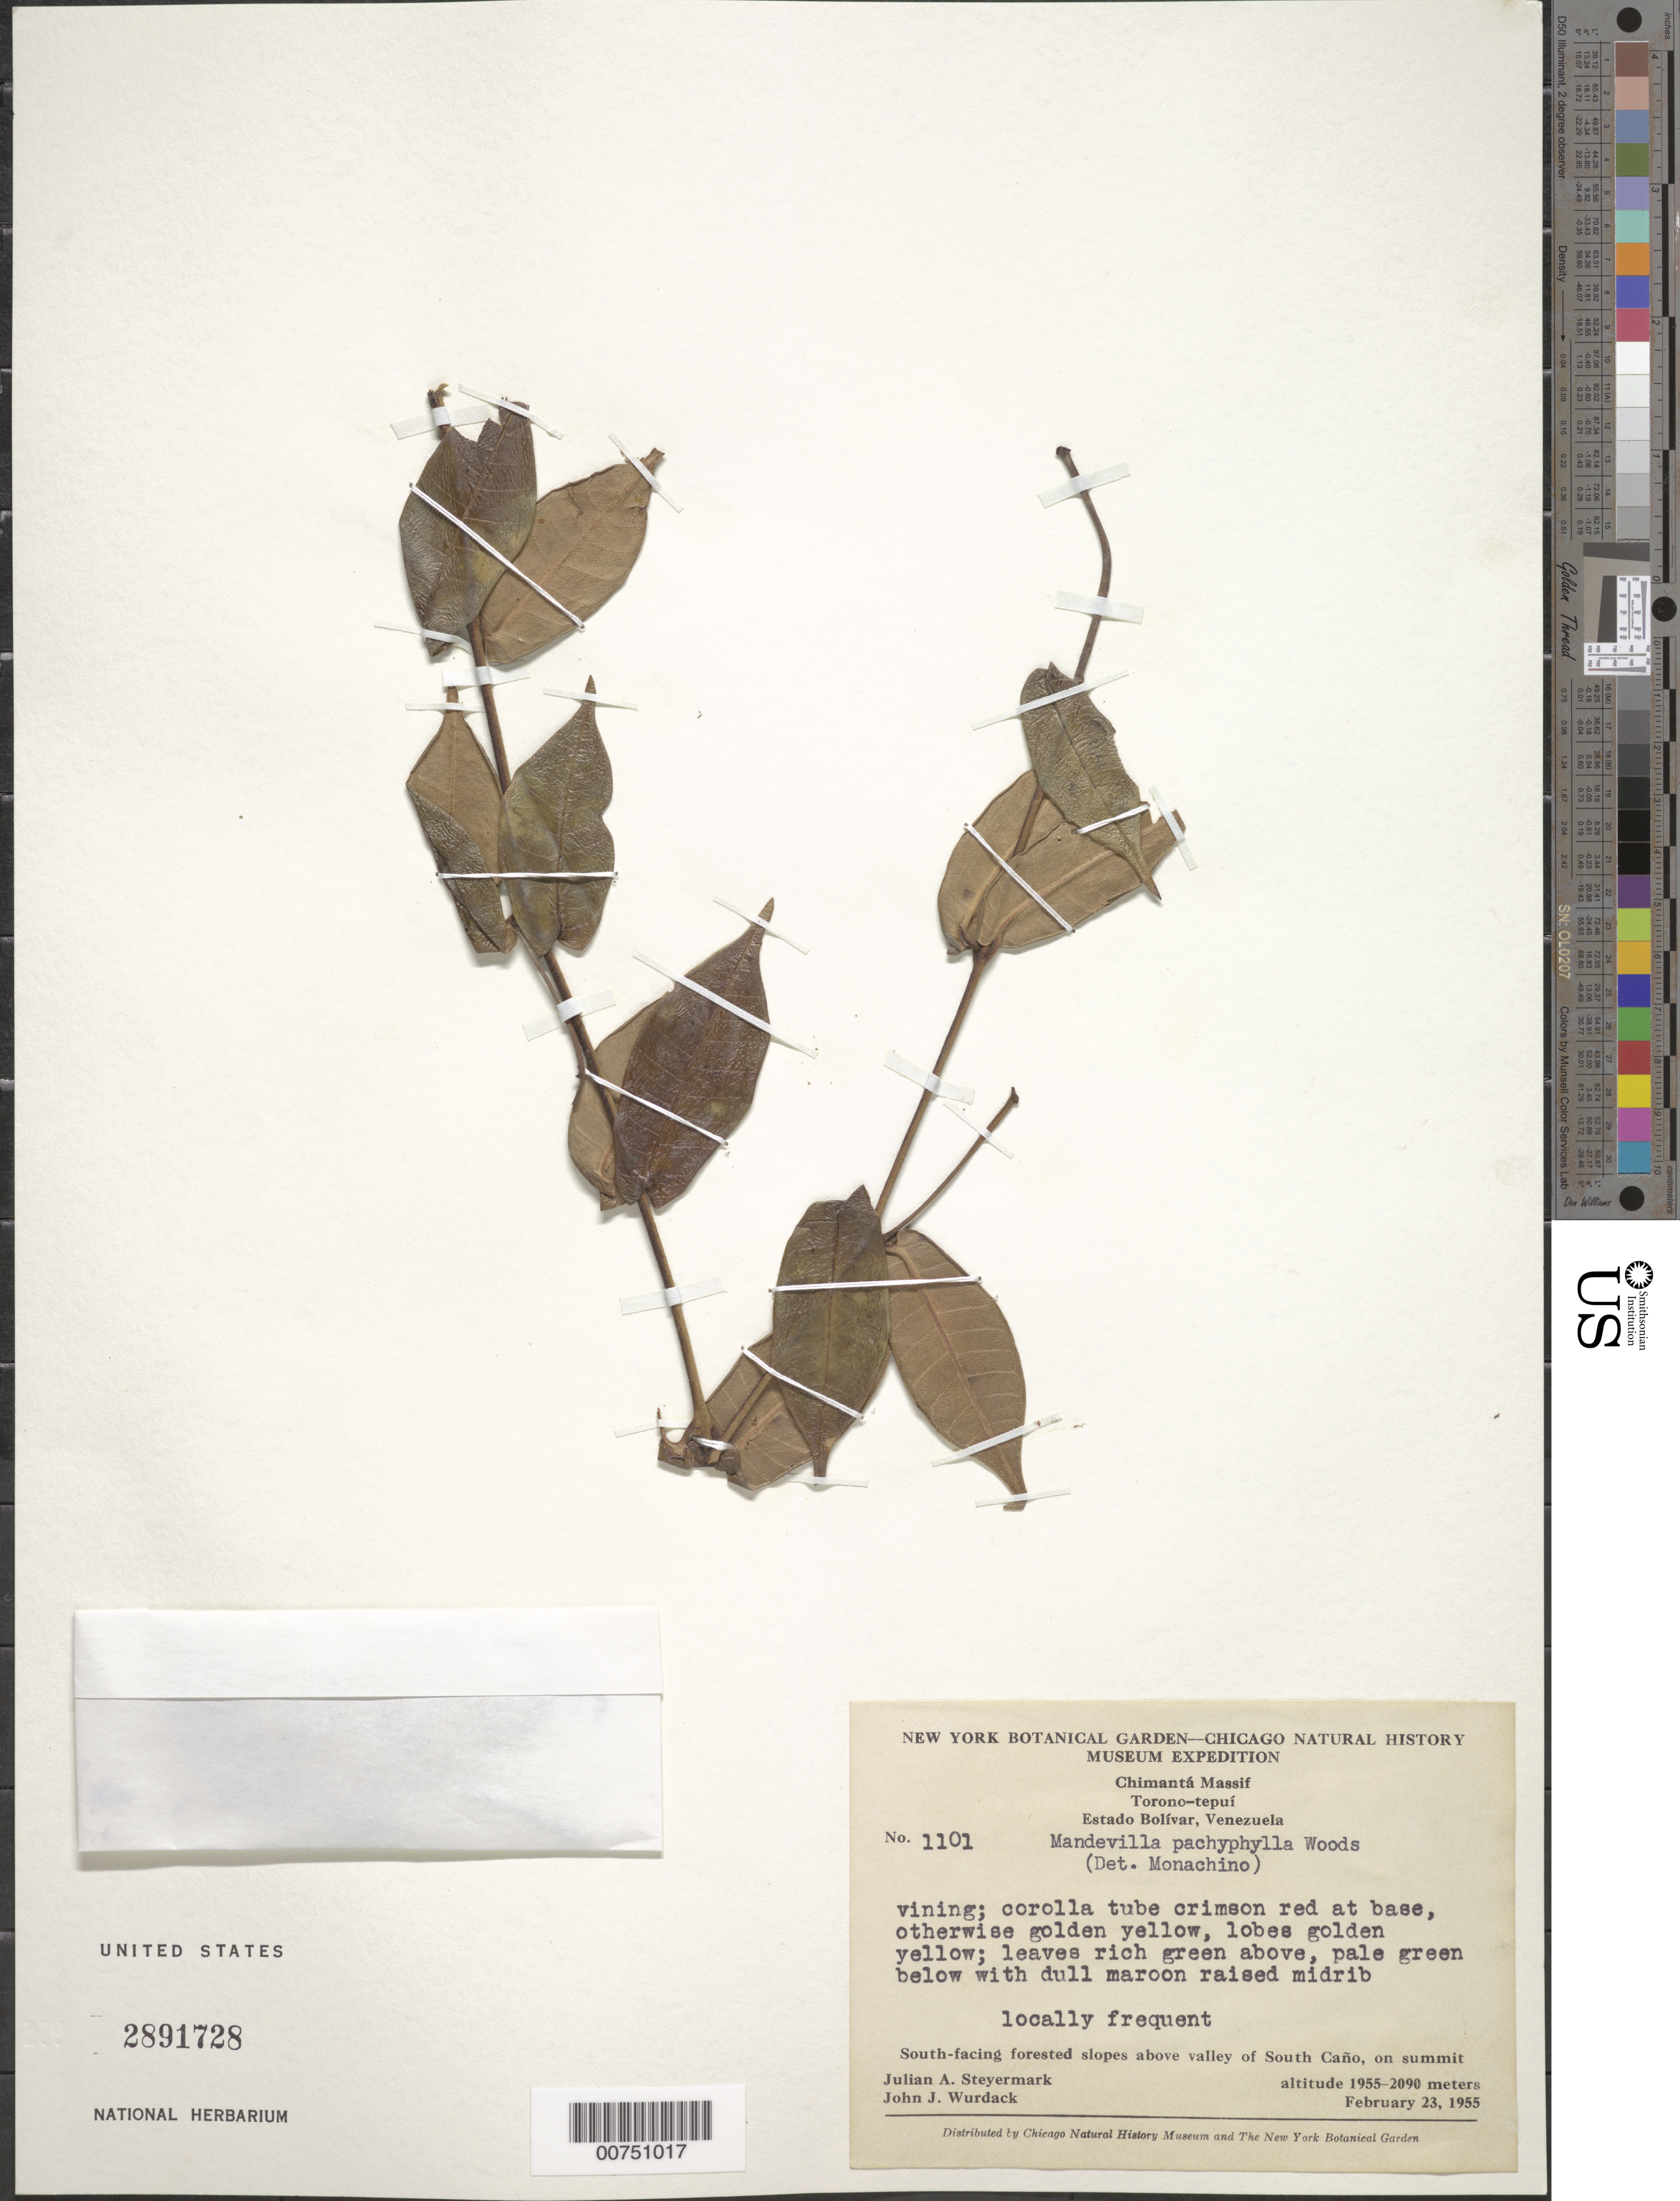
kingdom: Plantae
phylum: Tracheophyta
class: Magnoliopsida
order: Gentianales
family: Apocynaceae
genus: Mandevilla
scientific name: Mandevilla pachyphylla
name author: Woodson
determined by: Monachino, J. V.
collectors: J. Steyermark & J. J. Wurdack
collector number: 55 1101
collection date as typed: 23-Feb-55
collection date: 1955-02-23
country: Venezuela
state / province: Bolívar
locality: Chimantá Massif, S facing slopes of South Caño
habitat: Summit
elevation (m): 1955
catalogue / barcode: US 2891728